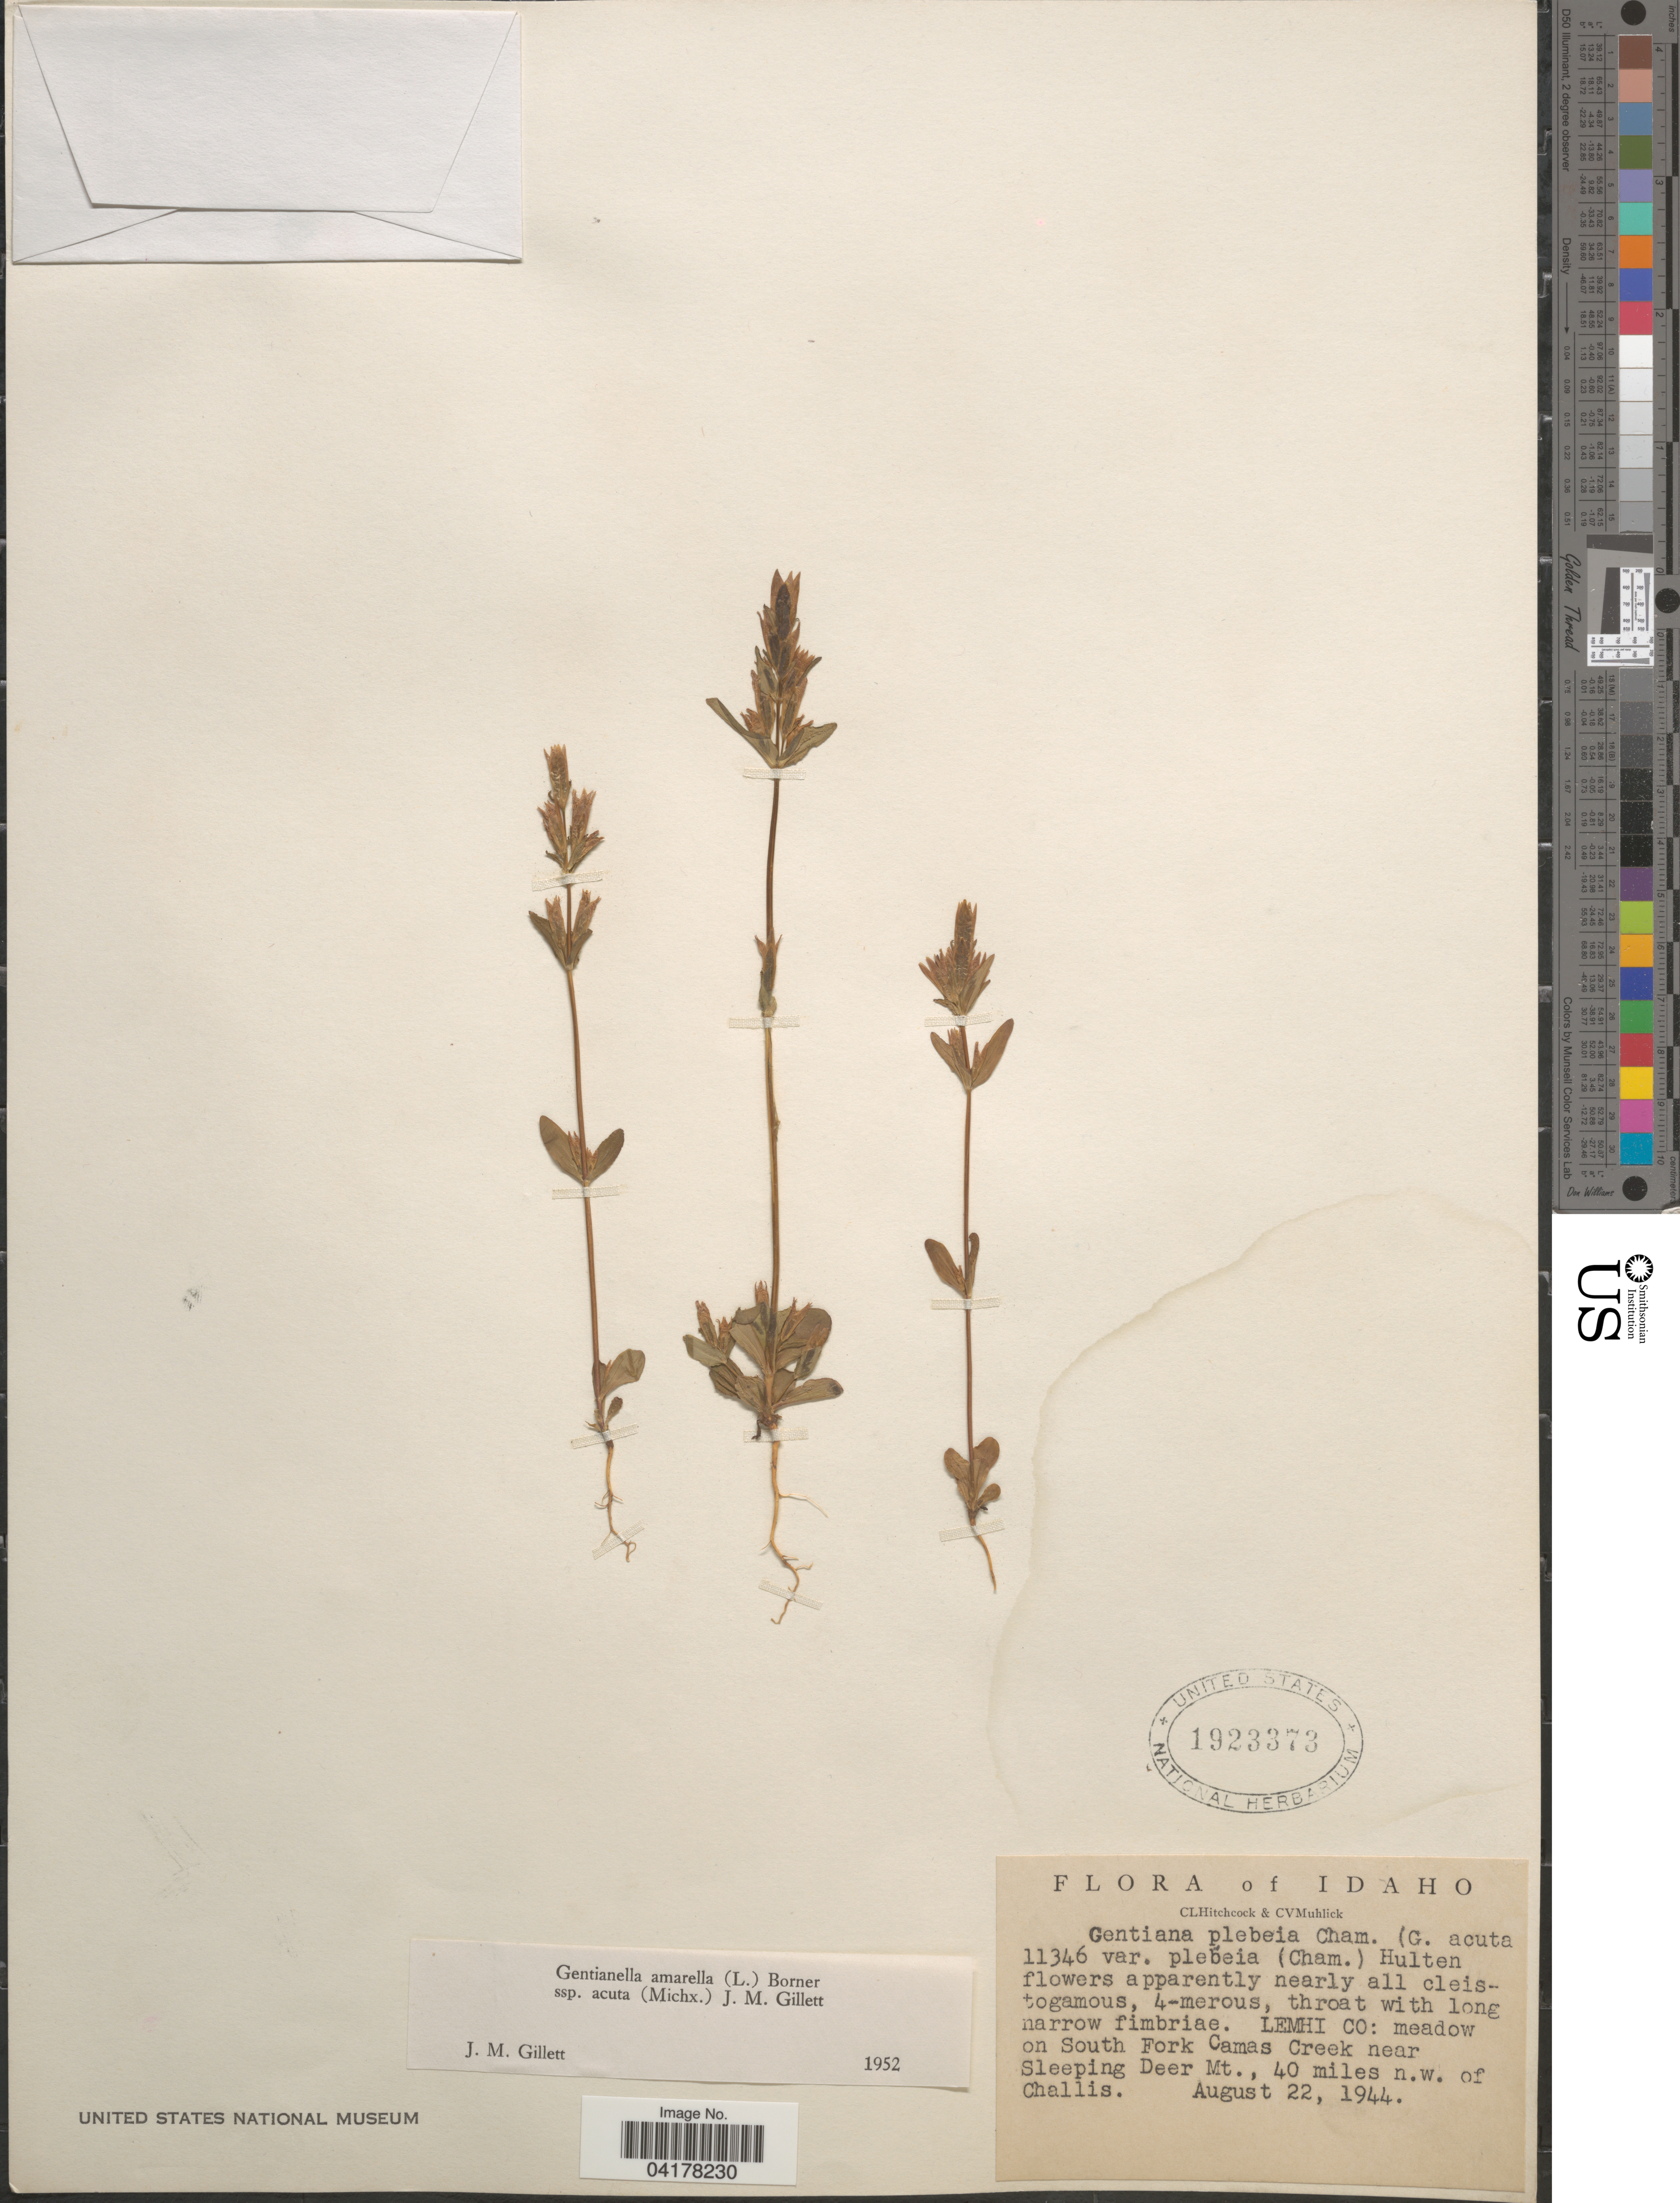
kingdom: Plantae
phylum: Tracheophyta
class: Magnoliopsida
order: Gentianales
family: Gentianaceae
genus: Gentianella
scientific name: Gentianella amarella subsp. acuta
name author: (Michx.) J.M. Gillett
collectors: C. L. Hitchcock & C. V. Muhlick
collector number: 11346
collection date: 1944-08-22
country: United States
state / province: Idaho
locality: Lemhi Co: meadow on South Fork Camas Creek near Sleeping Deer Mt., 40 miles n.w. of Challis.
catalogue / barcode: US 1923373